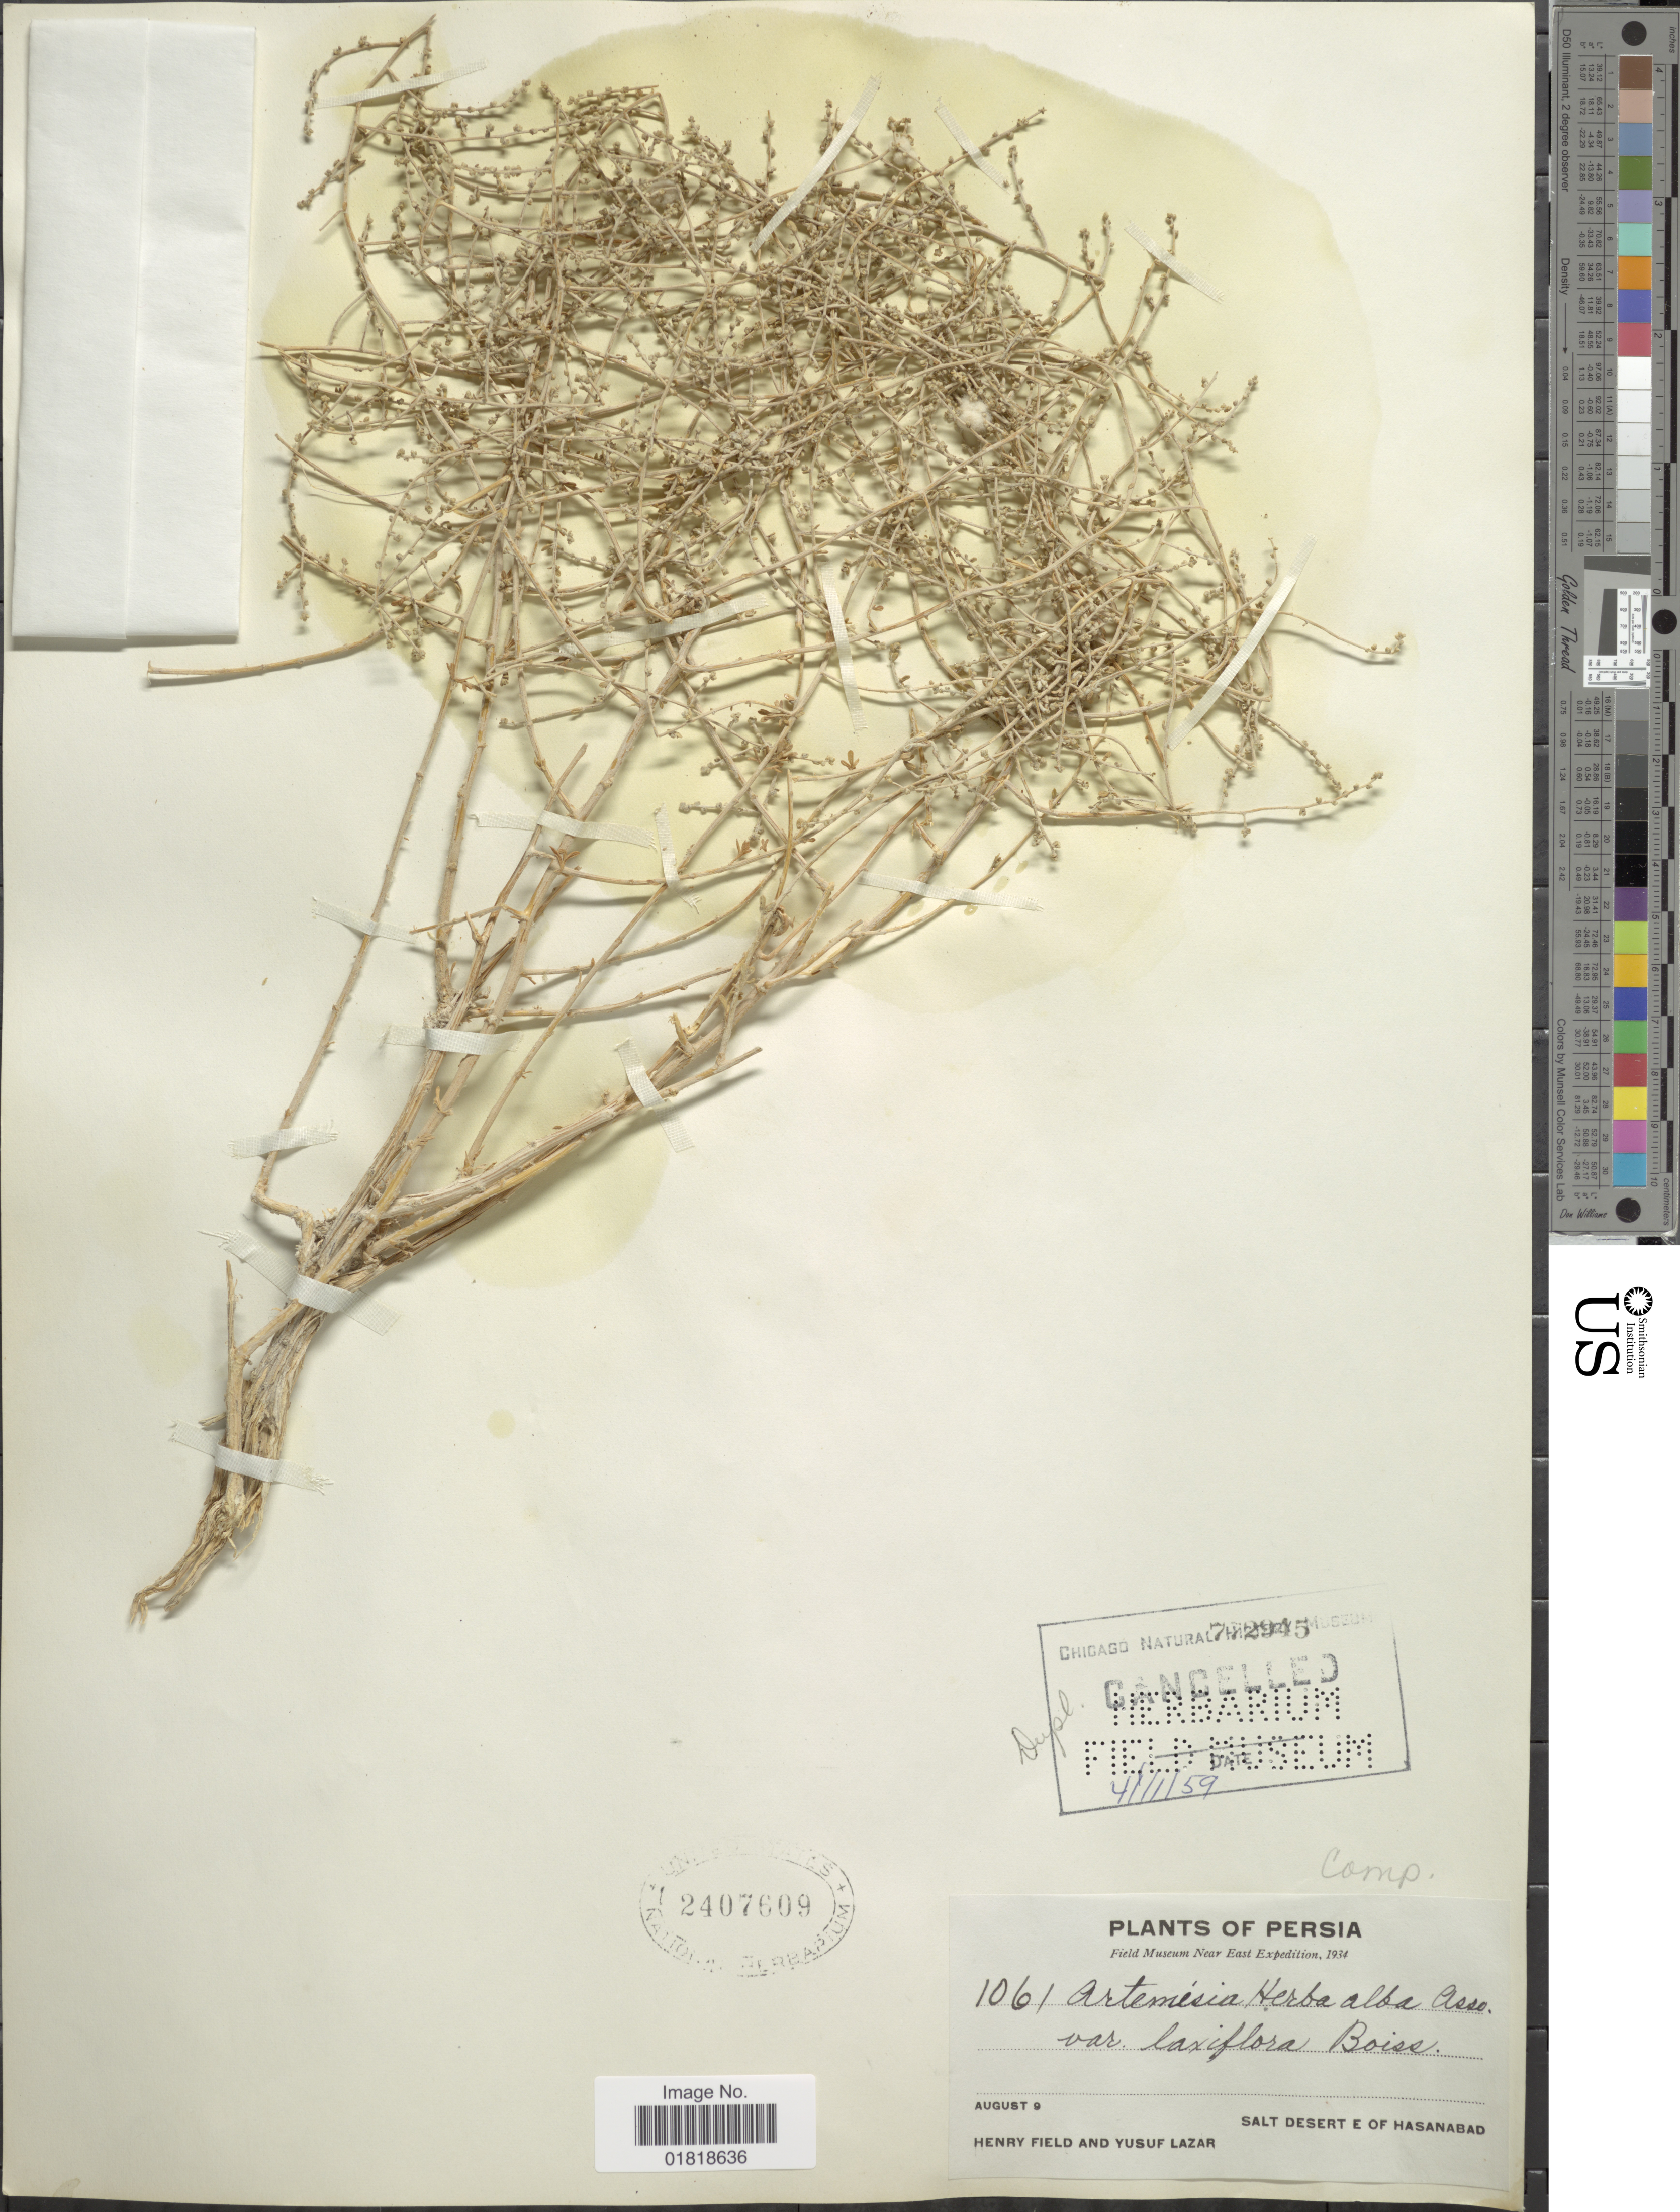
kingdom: Plantae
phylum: Tracheophyta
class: Magnoliopsida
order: Asterales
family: Asteraceae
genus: Artemisia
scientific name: Artemisia herba-alba asso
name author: Asso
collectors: H. Field & Y. Lazar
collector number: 1061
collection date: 1934-08-09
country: Iran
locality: Salt Desert E of Hasanbad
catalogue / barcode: US 2407609